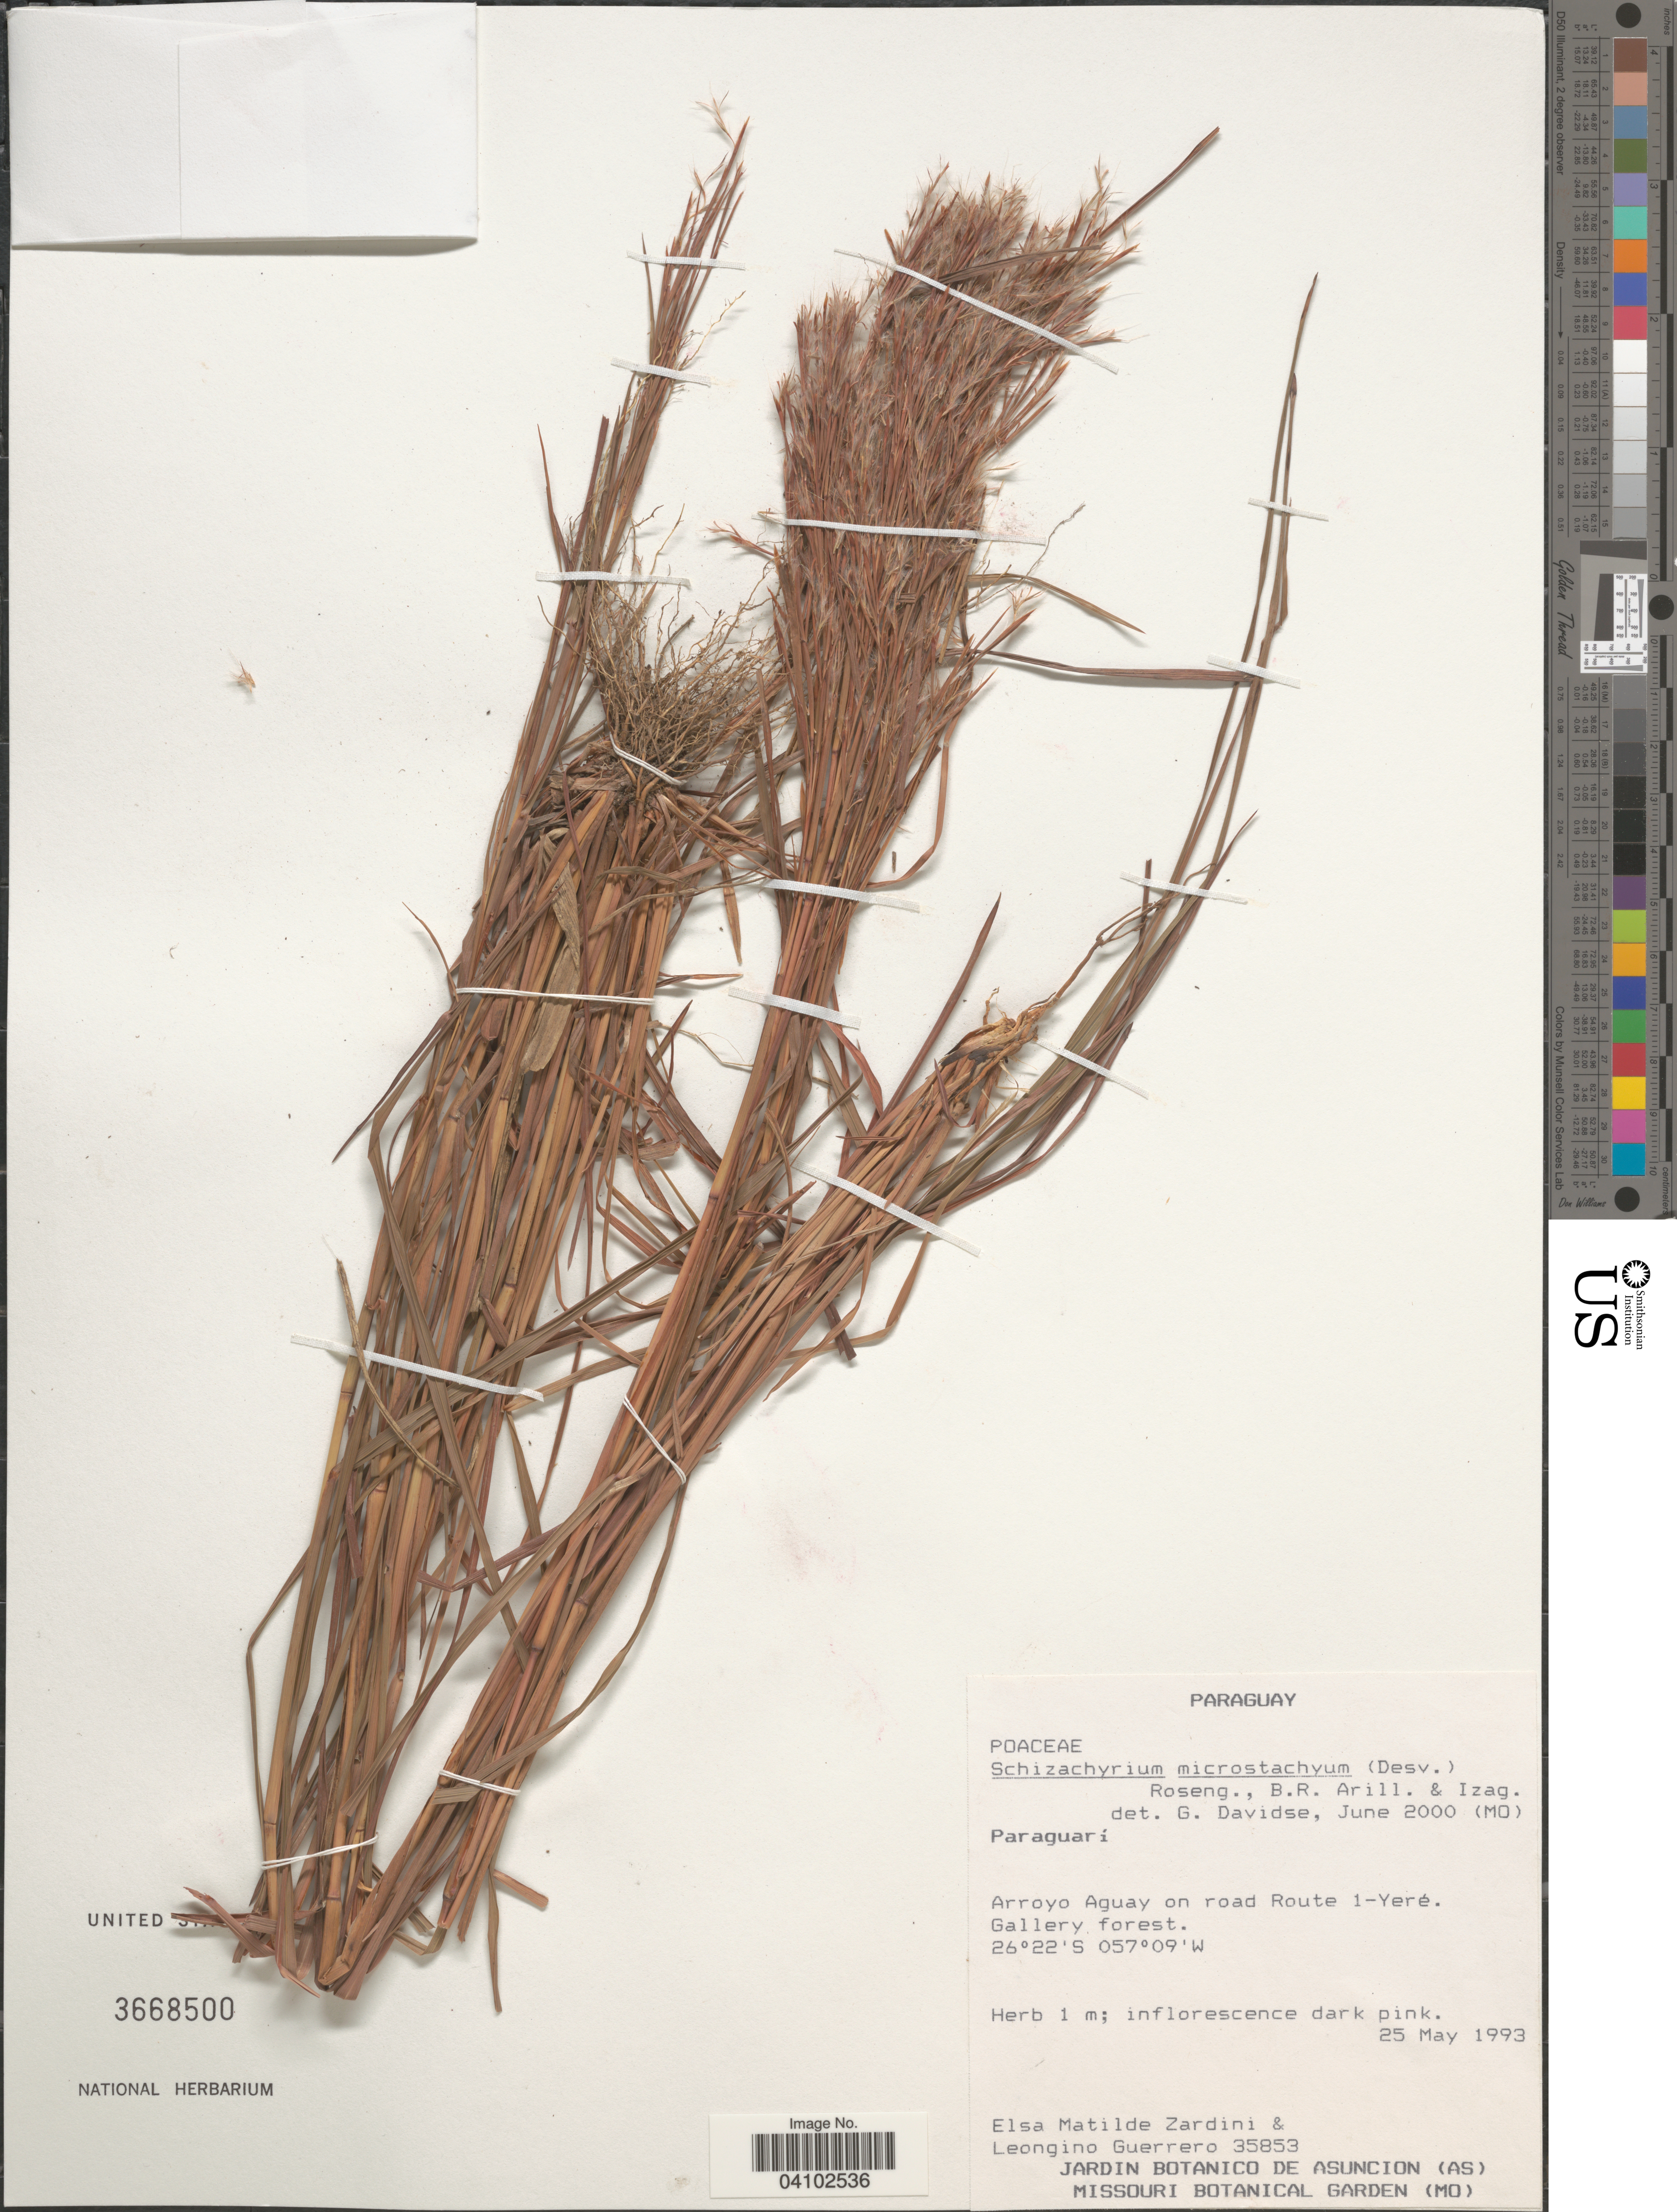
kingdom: Plantae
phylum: Tracheophyta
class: Liliopsida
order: Poales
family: Poaceae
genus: Schizachyrium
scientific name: Schizachyrium sanguineum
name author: (Retz.) Alston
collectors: E. M. Zardini & L. Guerrero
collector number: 35853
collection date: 1993-05-25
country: Paraguay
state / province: Paraguari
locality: Arroyo Aguay in road Route 1-Yeré.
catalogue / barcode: US 3668500